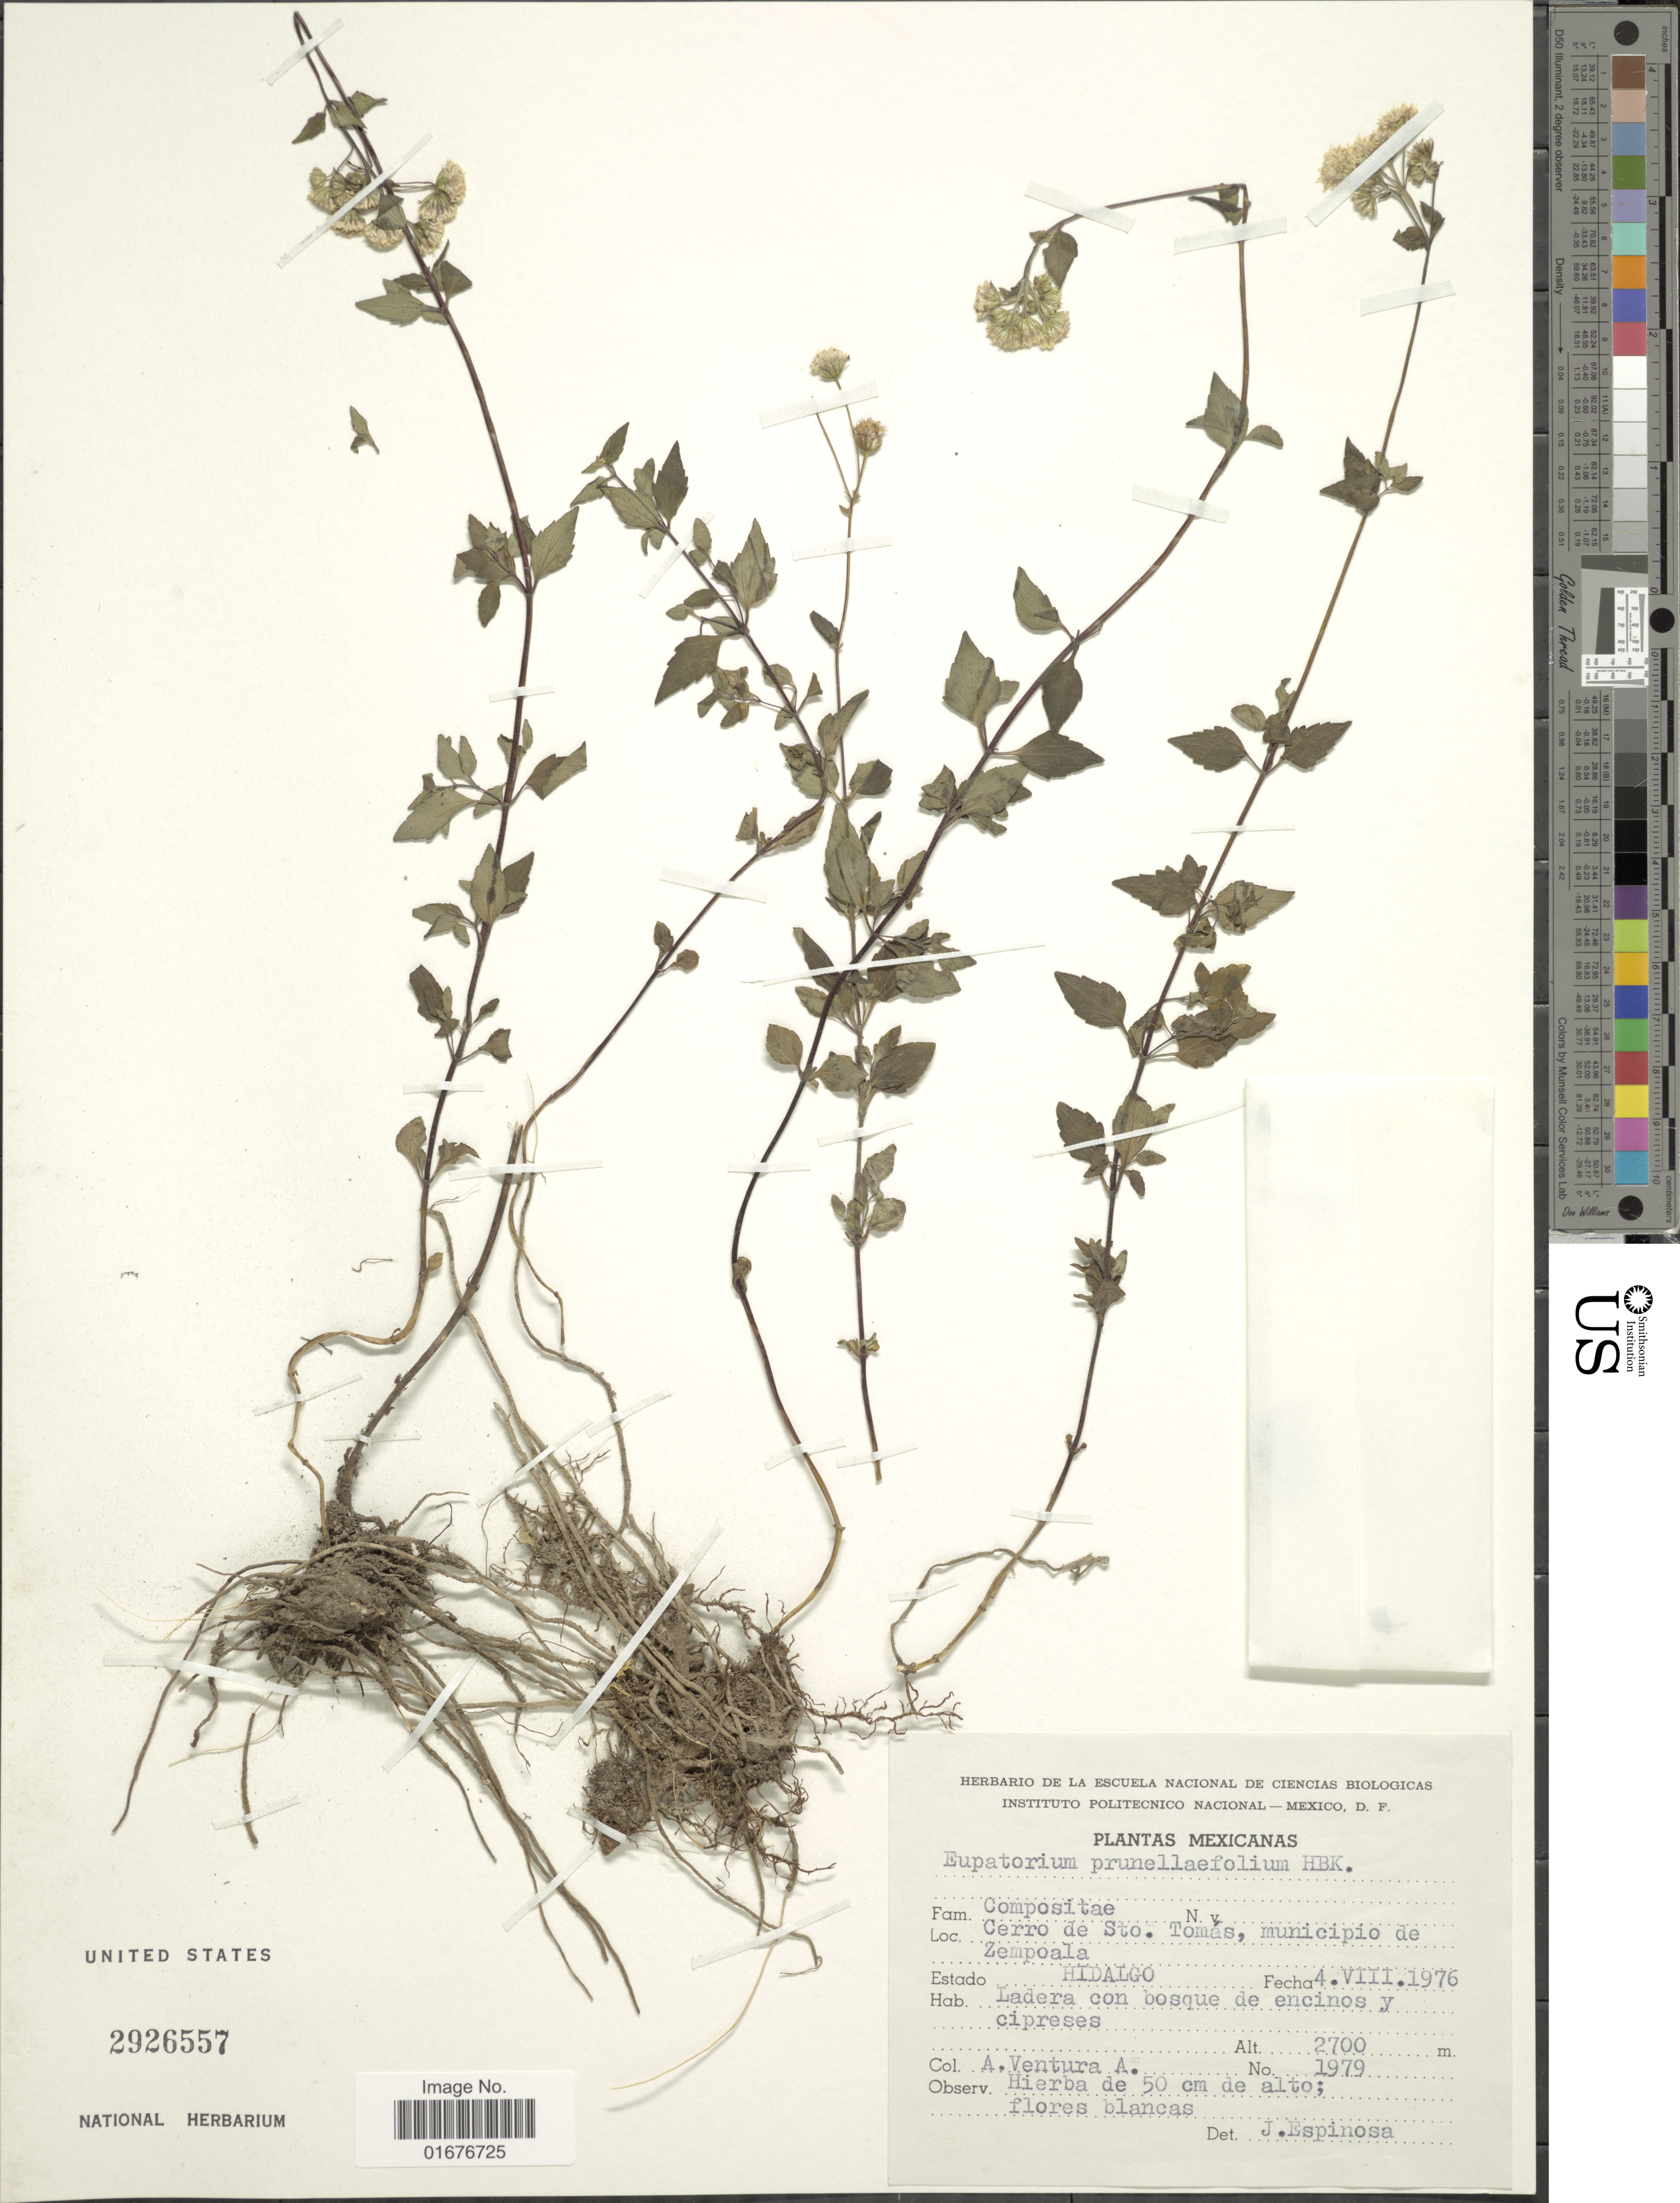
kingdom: Plantae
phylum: Tracheophyta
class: Magnoliopsida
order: Asterales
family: Asteraceae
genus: Ageratina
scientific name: Ageratina prunellaefolia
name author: (Kunth) R.M. King & H. Rob.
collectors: A. Ventura A.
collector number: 1979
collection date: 1976-08-04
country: Mexico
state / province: Hidalgo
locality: Cerro de Sto. Tomas, municipio de Zempoala.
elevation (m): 2700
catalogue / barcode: US 2926557